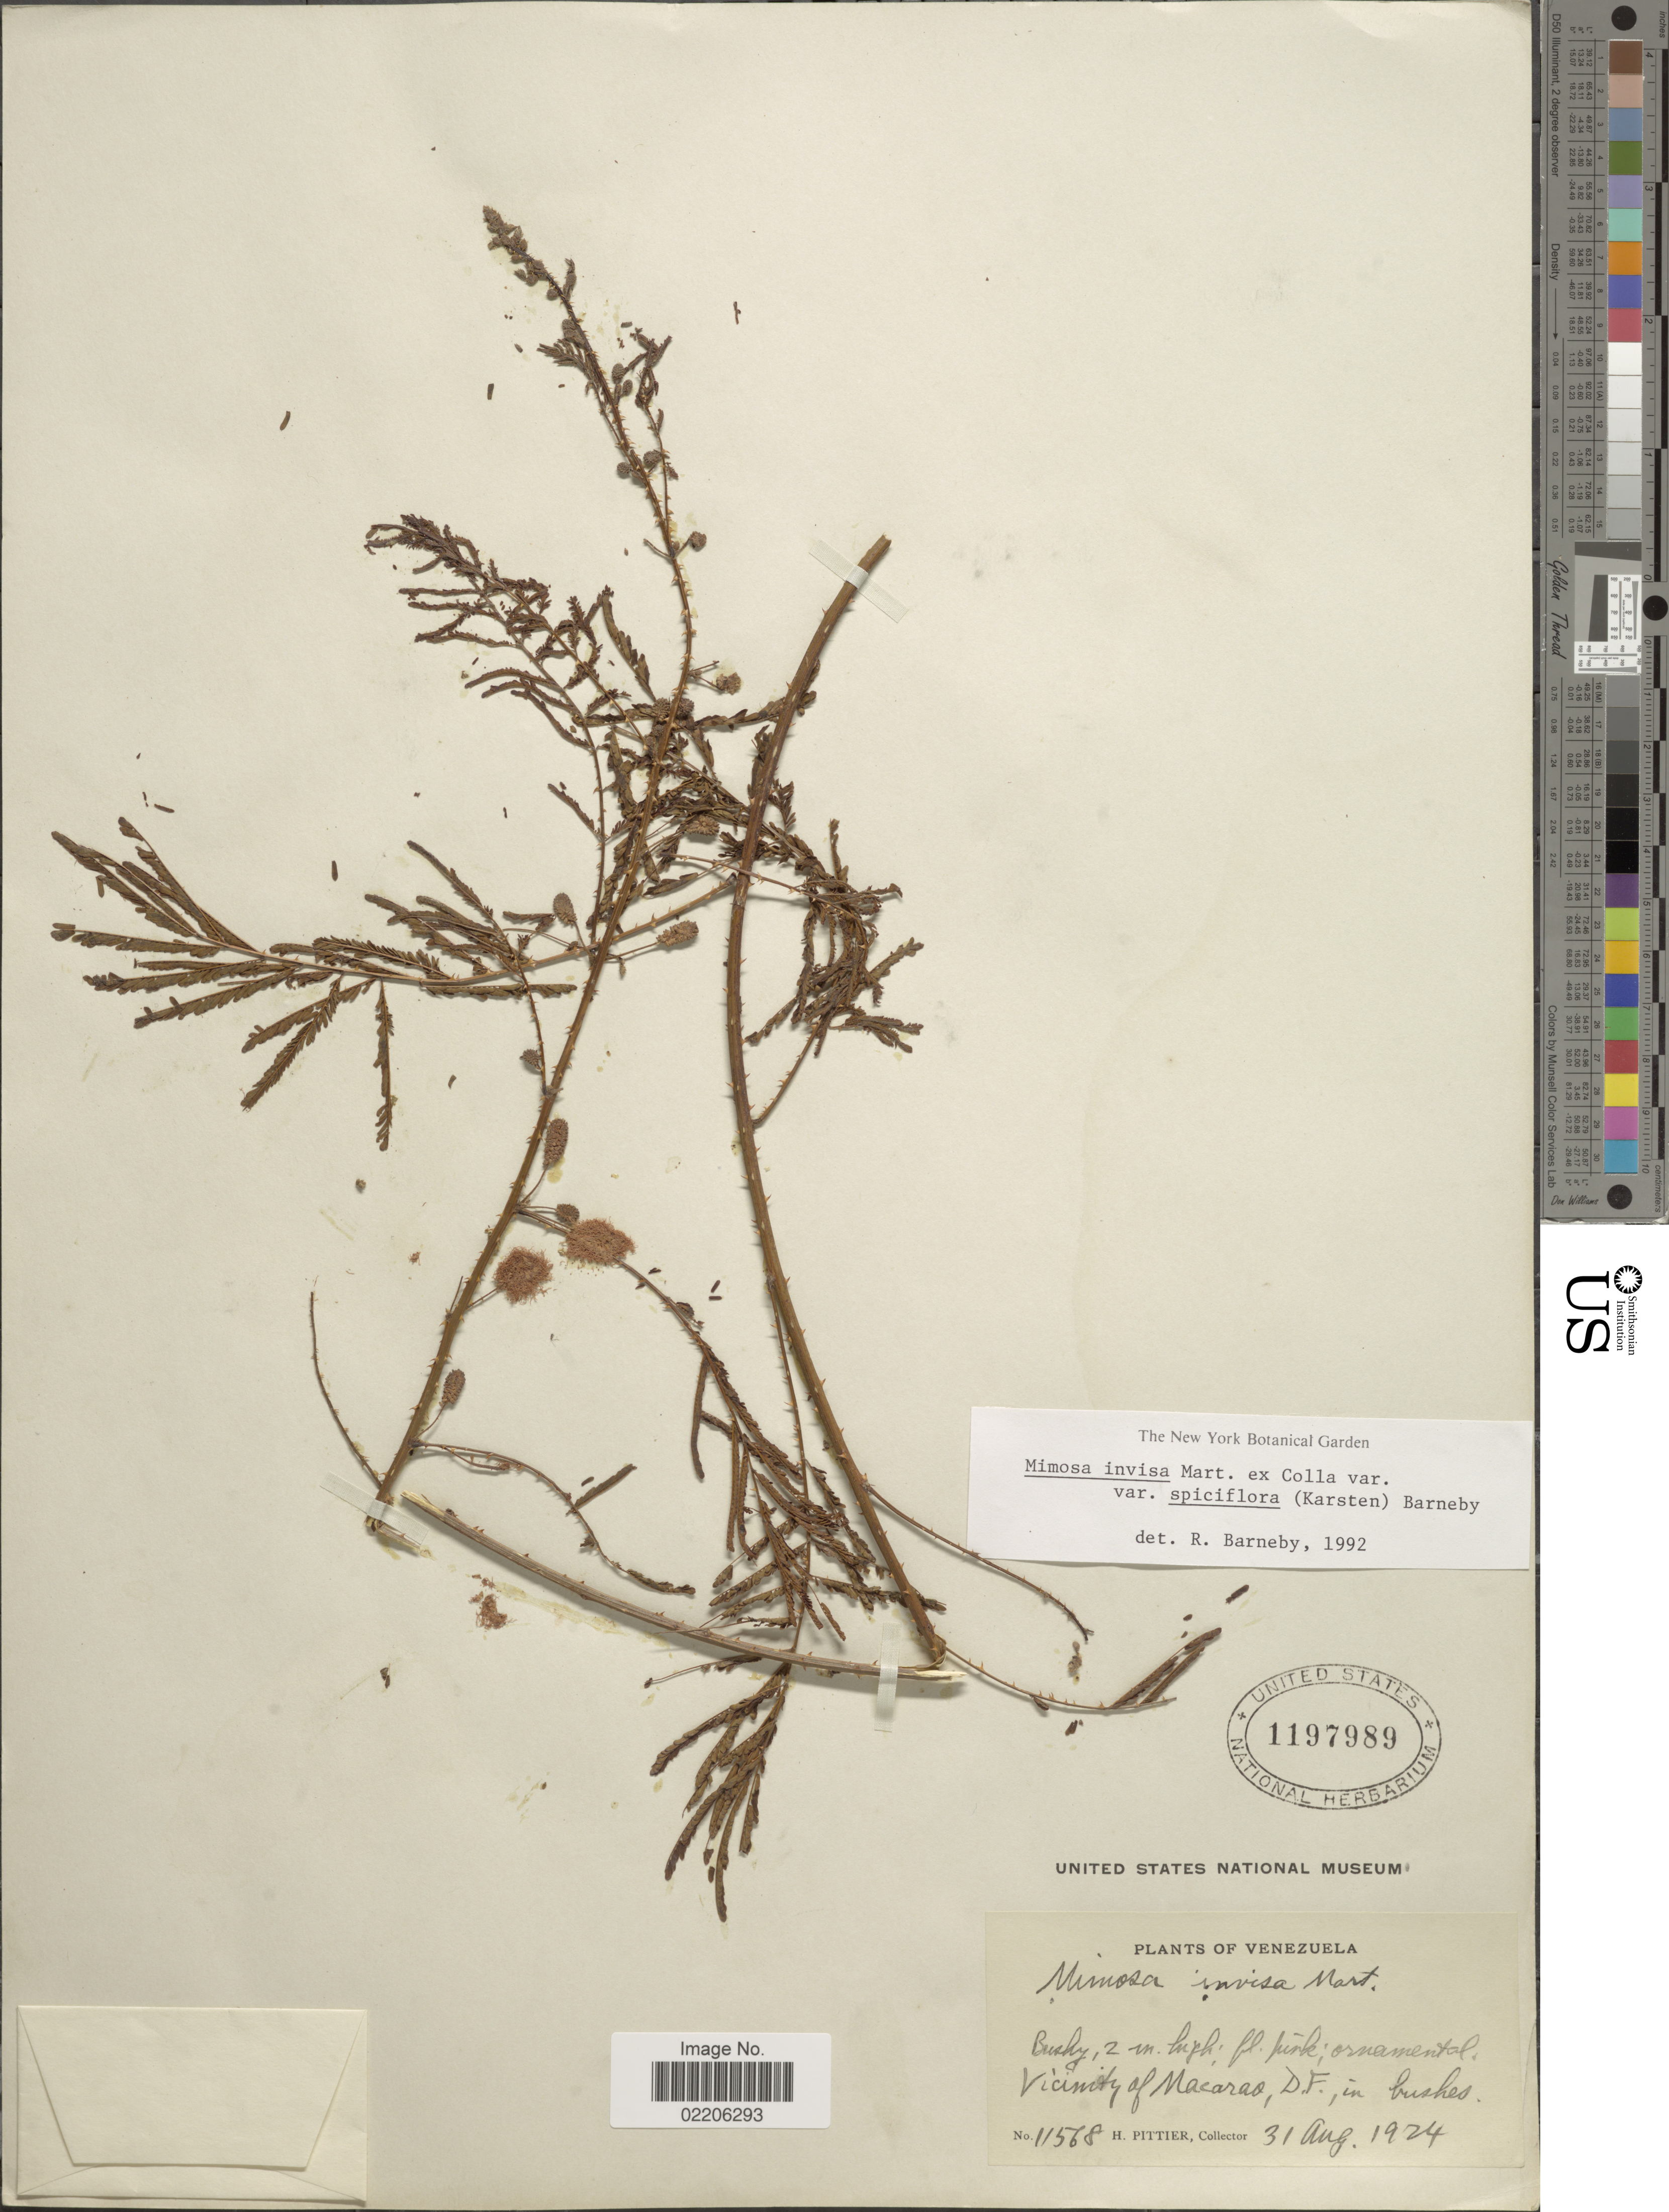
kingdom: Plantae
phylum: Tracheophyta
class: Magnoliopsida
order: Fabales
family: Fabaceae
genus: Mimosa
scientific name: Mimosa invisa var. spiciflora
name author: (H. Karst.) Barneby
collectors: H. F. Pittier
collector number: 11568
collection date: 1924-08-31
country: Venezuela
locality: Ornamental, vicinity of Macarao, D.F., in brushes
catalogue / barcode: US 1197989